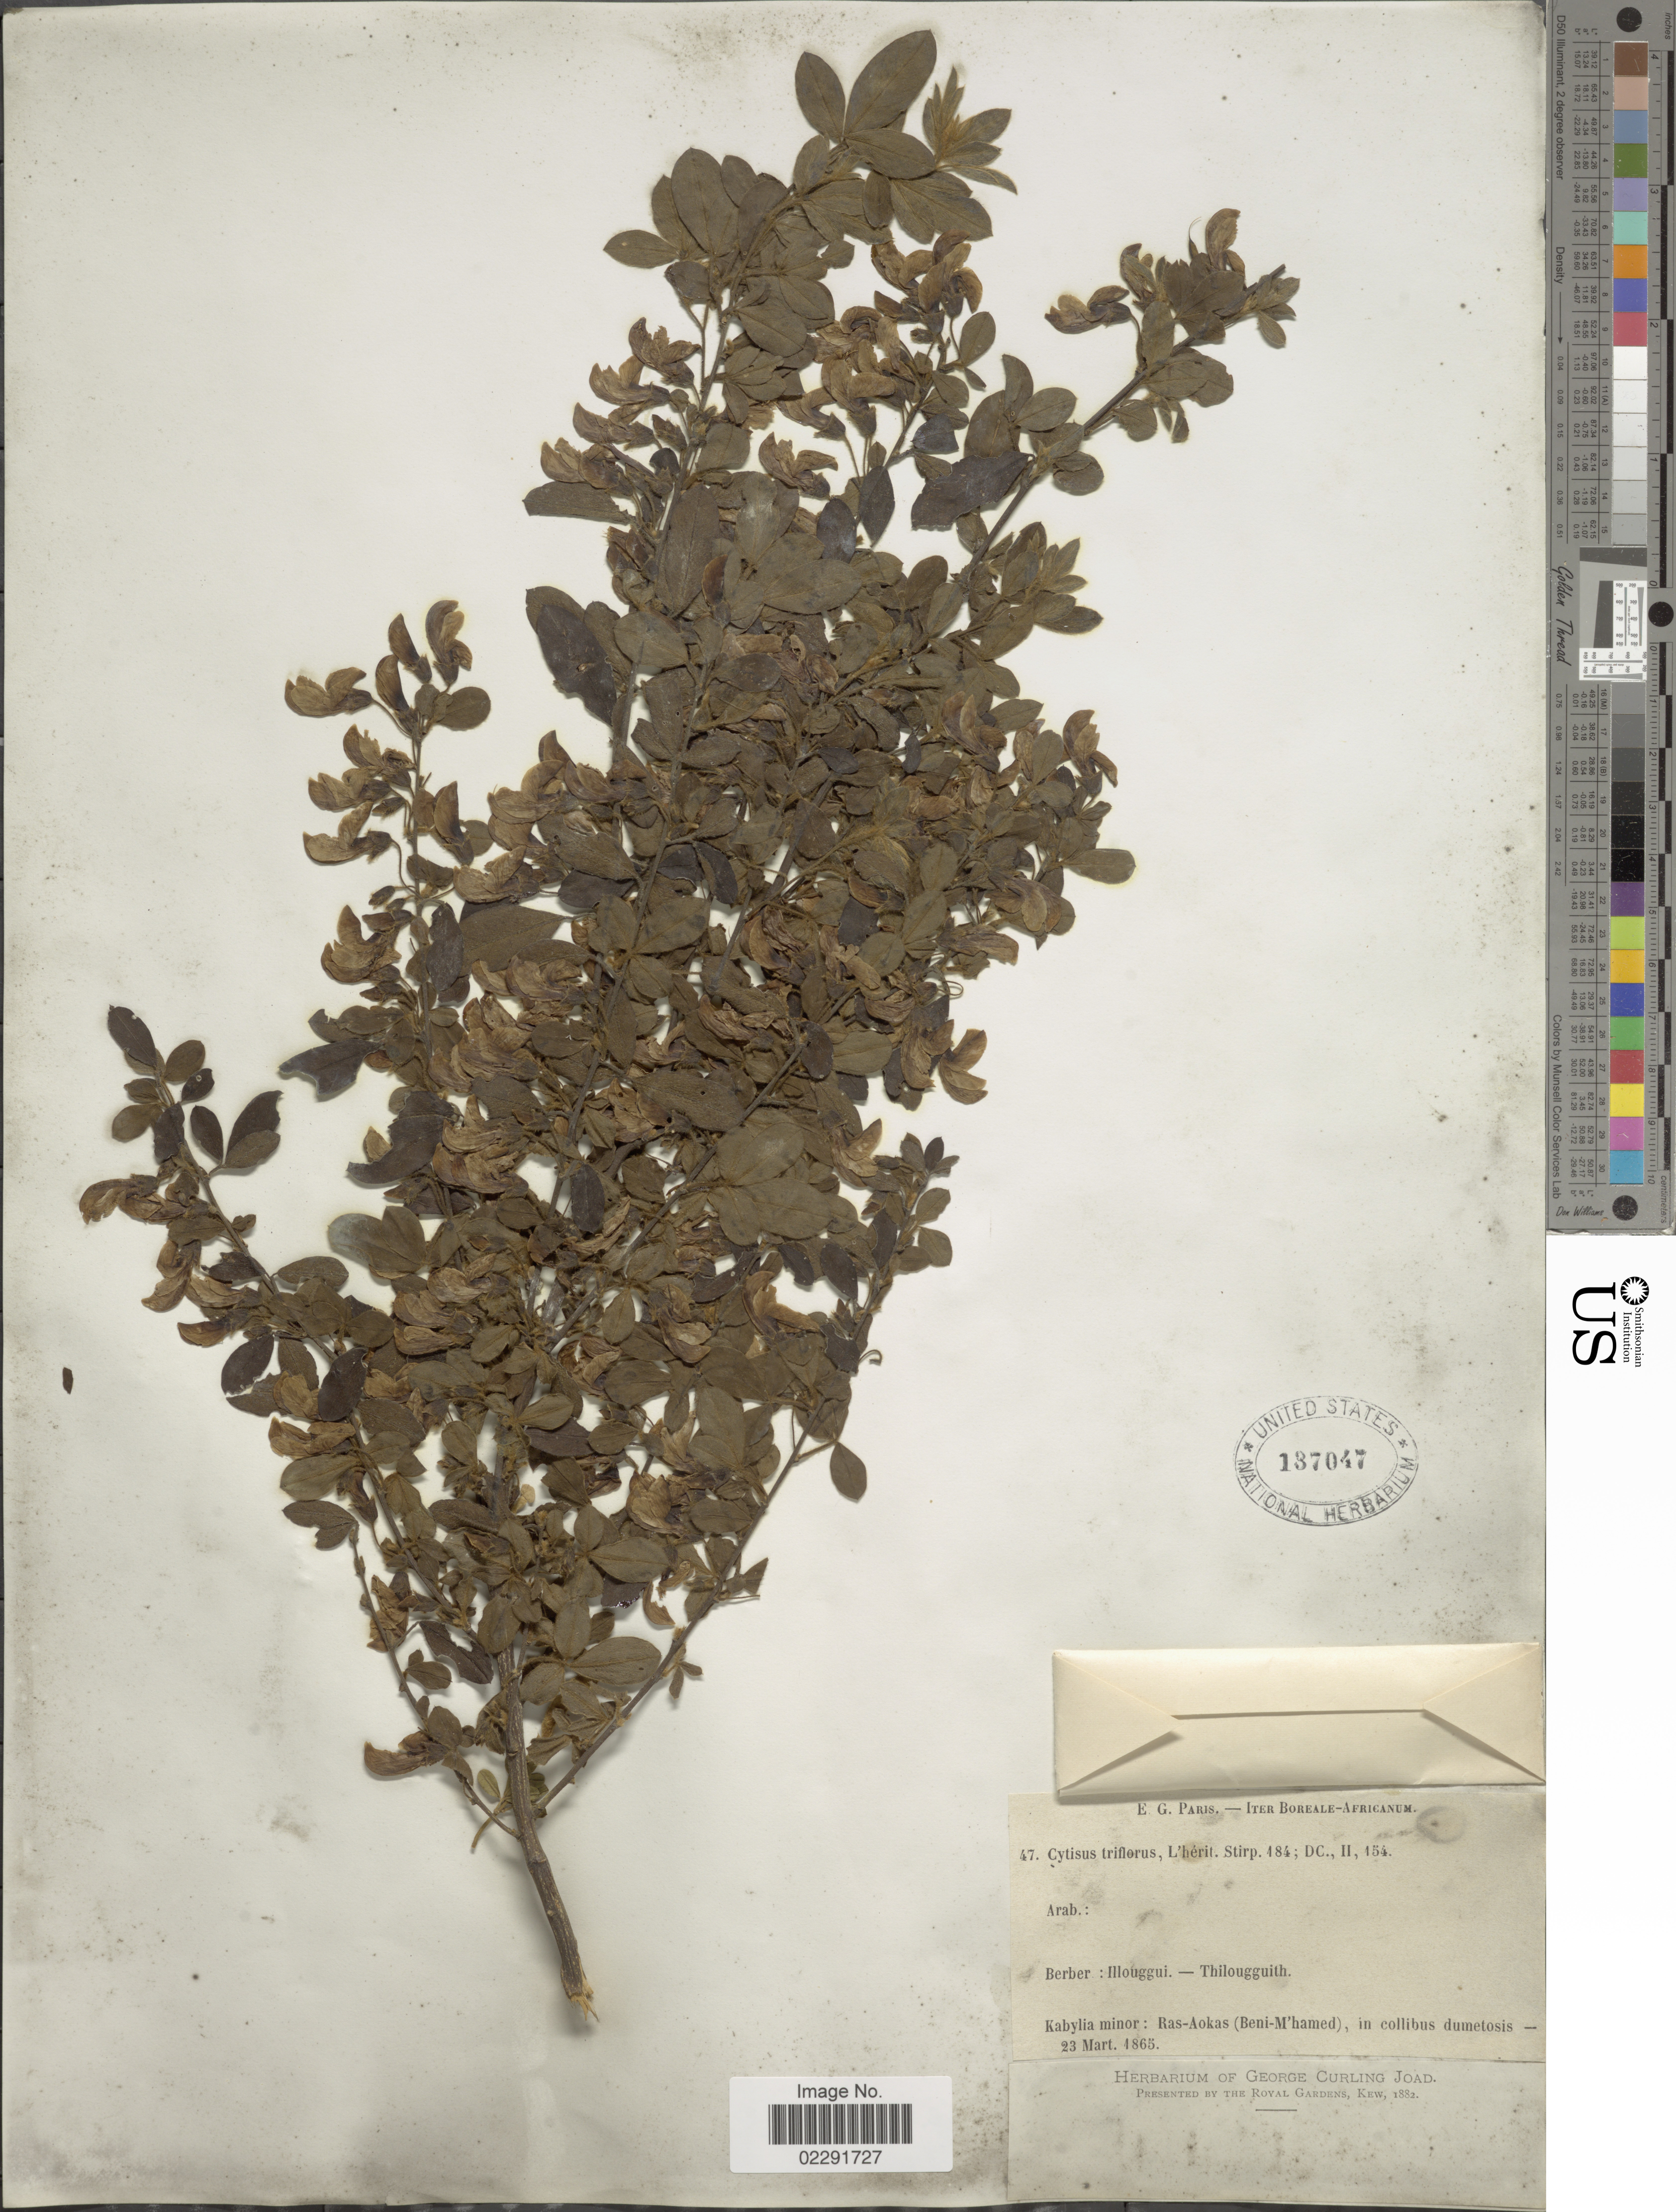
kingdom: Plantae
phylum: Tracheophyta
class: Magnoliopsida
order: Fabales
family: Fabaceae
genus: Cytisus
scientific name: Cytisus villosus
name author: Pourr.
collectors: Paris, E.G.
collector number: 4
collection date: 1965-03-23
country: Morocco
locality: Iter Boreale-Africanum, Arab.: Berber: Illouggui.-Thilougguith, Kabylia minor: Ras-Aokas (Beni-M'hamed), in collibus dumetosis.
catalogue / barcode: US 137047